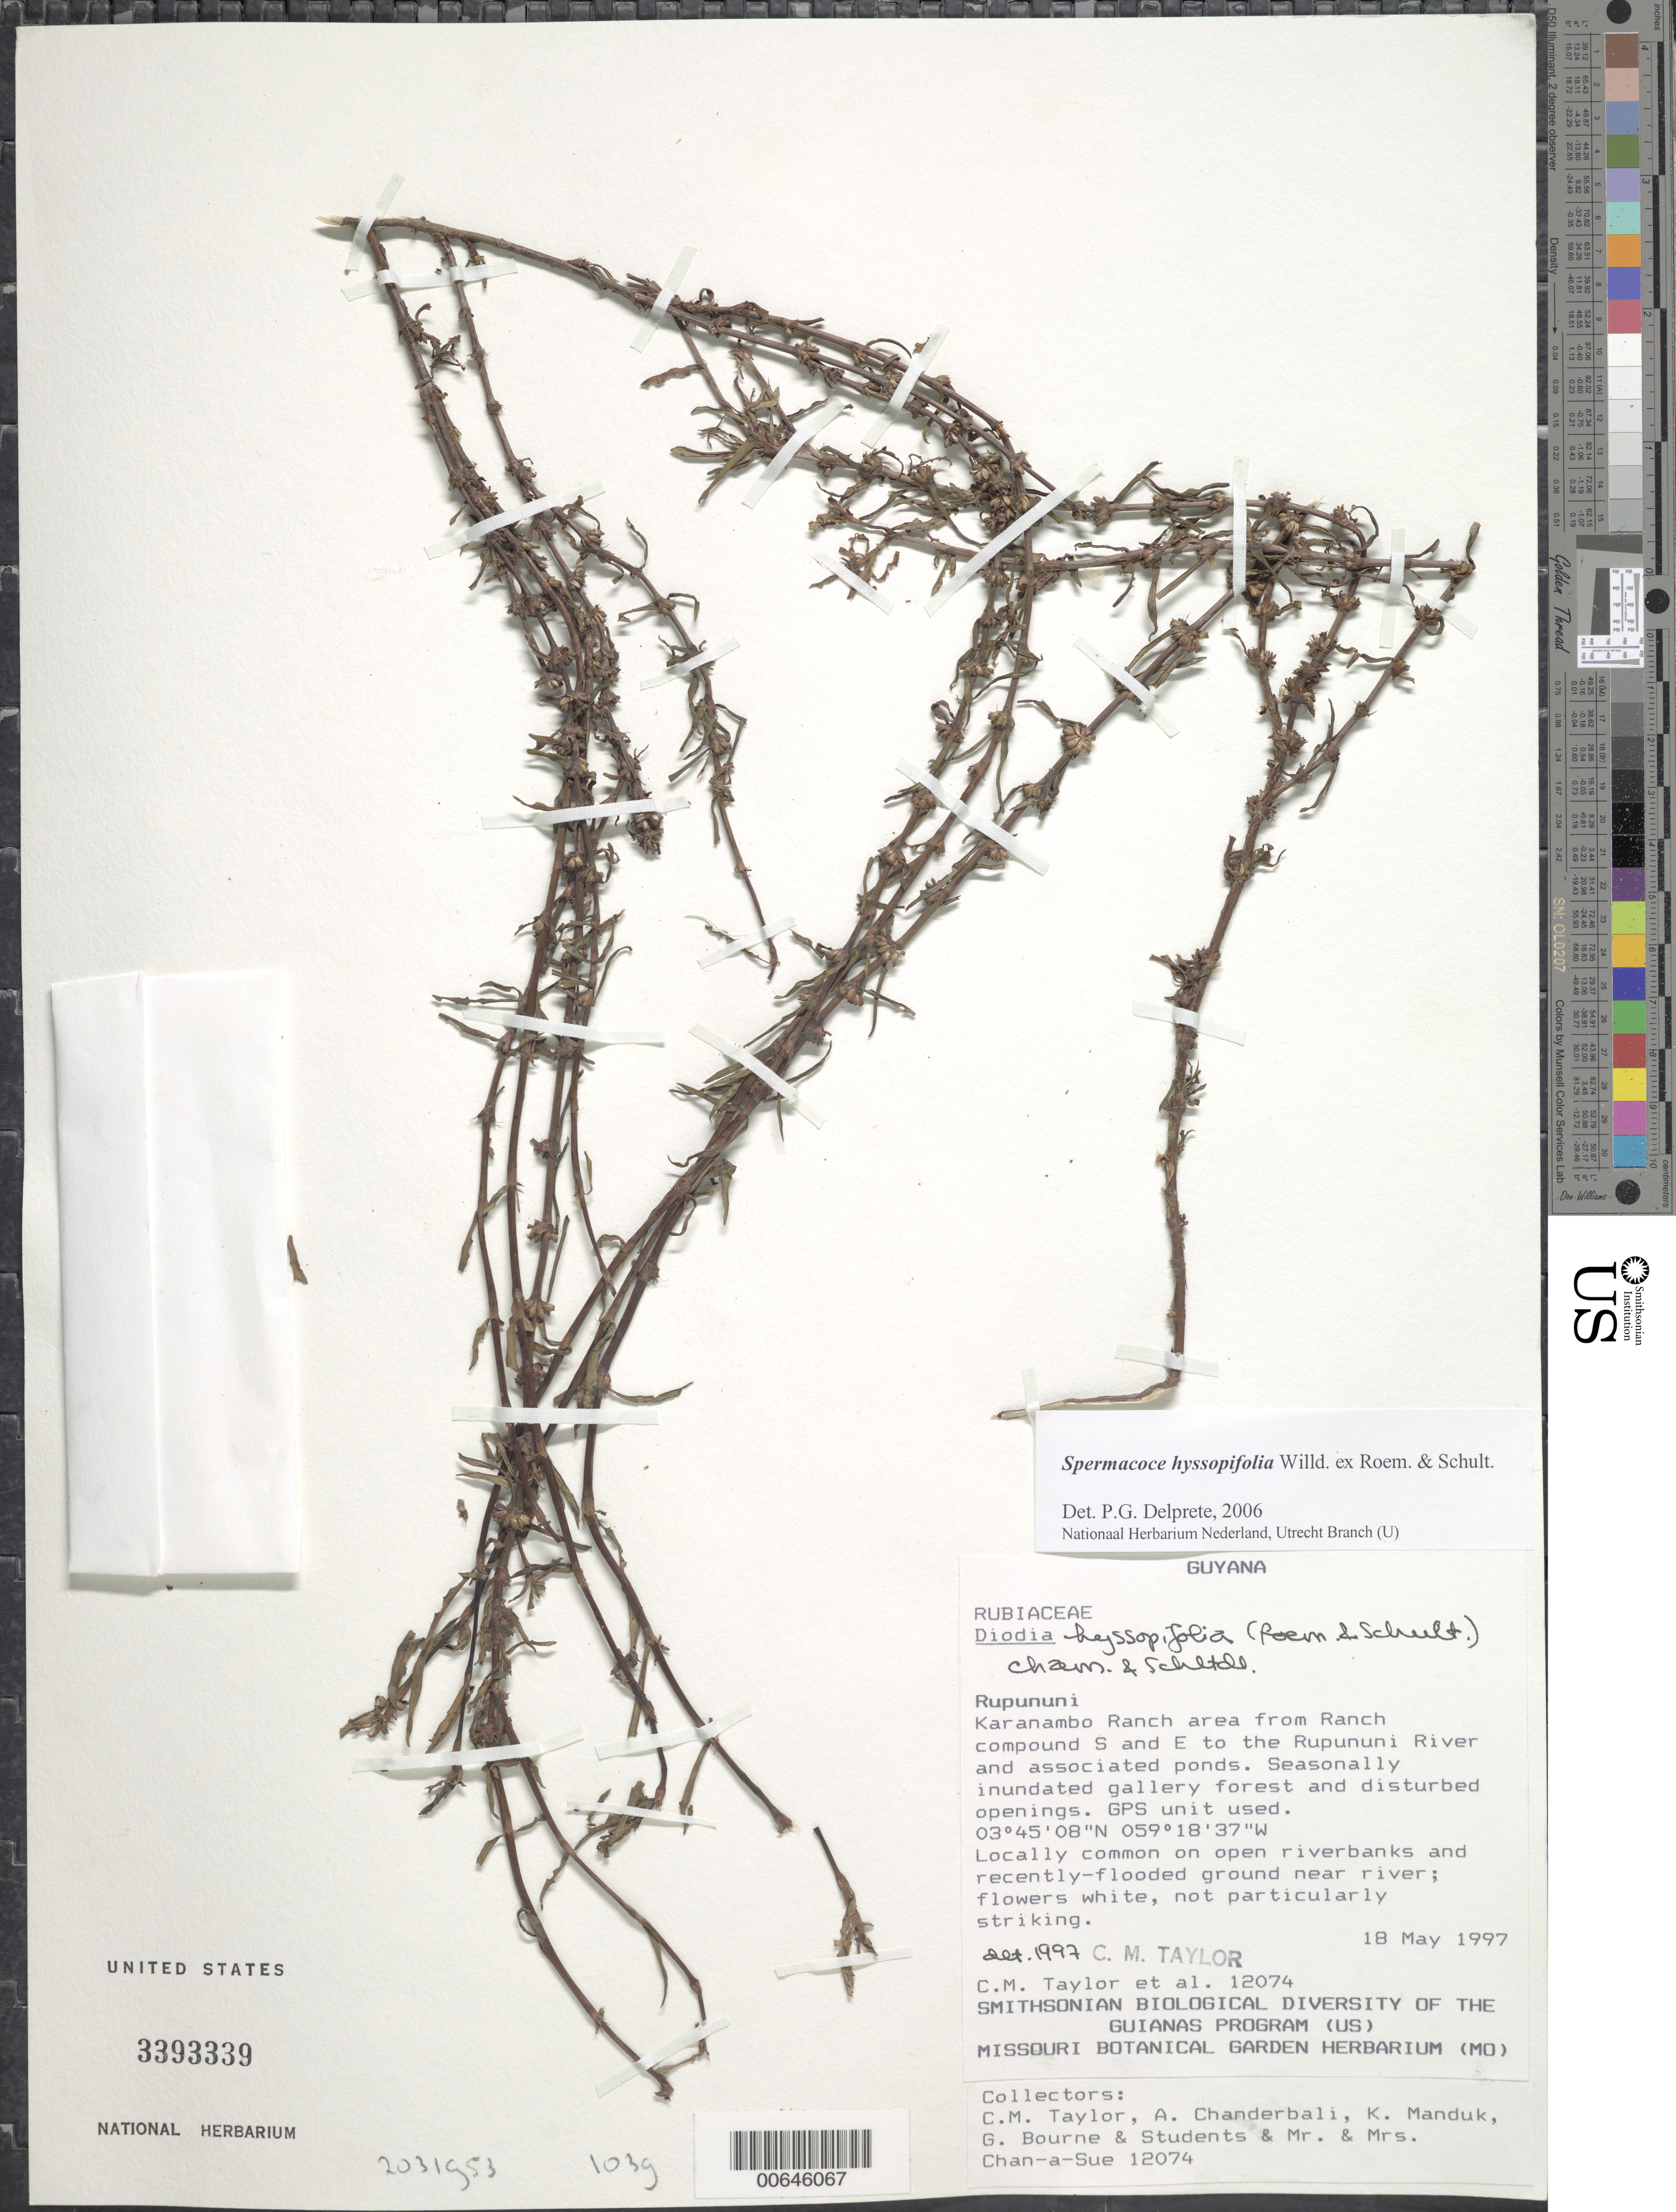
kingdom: Plantae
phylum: Tracheophyta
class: Magnoliopsida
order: Gentianales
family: Rubiaceae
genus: Spermacoce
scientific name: Spermacoce hyssopifolia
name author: Willd. ex Roem. & Schult.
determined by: Delprete, P. G., Herb. de Guyane Cay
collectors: C. M. Taylor, A. S. Chanderbali, K. Manduk, A. Bourne & M. Chan-a-Sue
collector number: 12074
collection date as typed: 18 May 1997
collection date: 1997-05-18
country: Guyana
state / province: U. Takutu-U. Essequibo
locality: Karanambo Ranch, from Ranch compound S & E to Rupununi River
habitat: Seasonally inundated gallery forest and disturbed openings. Locally common open riverbanks & recently flooded area on river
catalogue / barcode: US 3393339